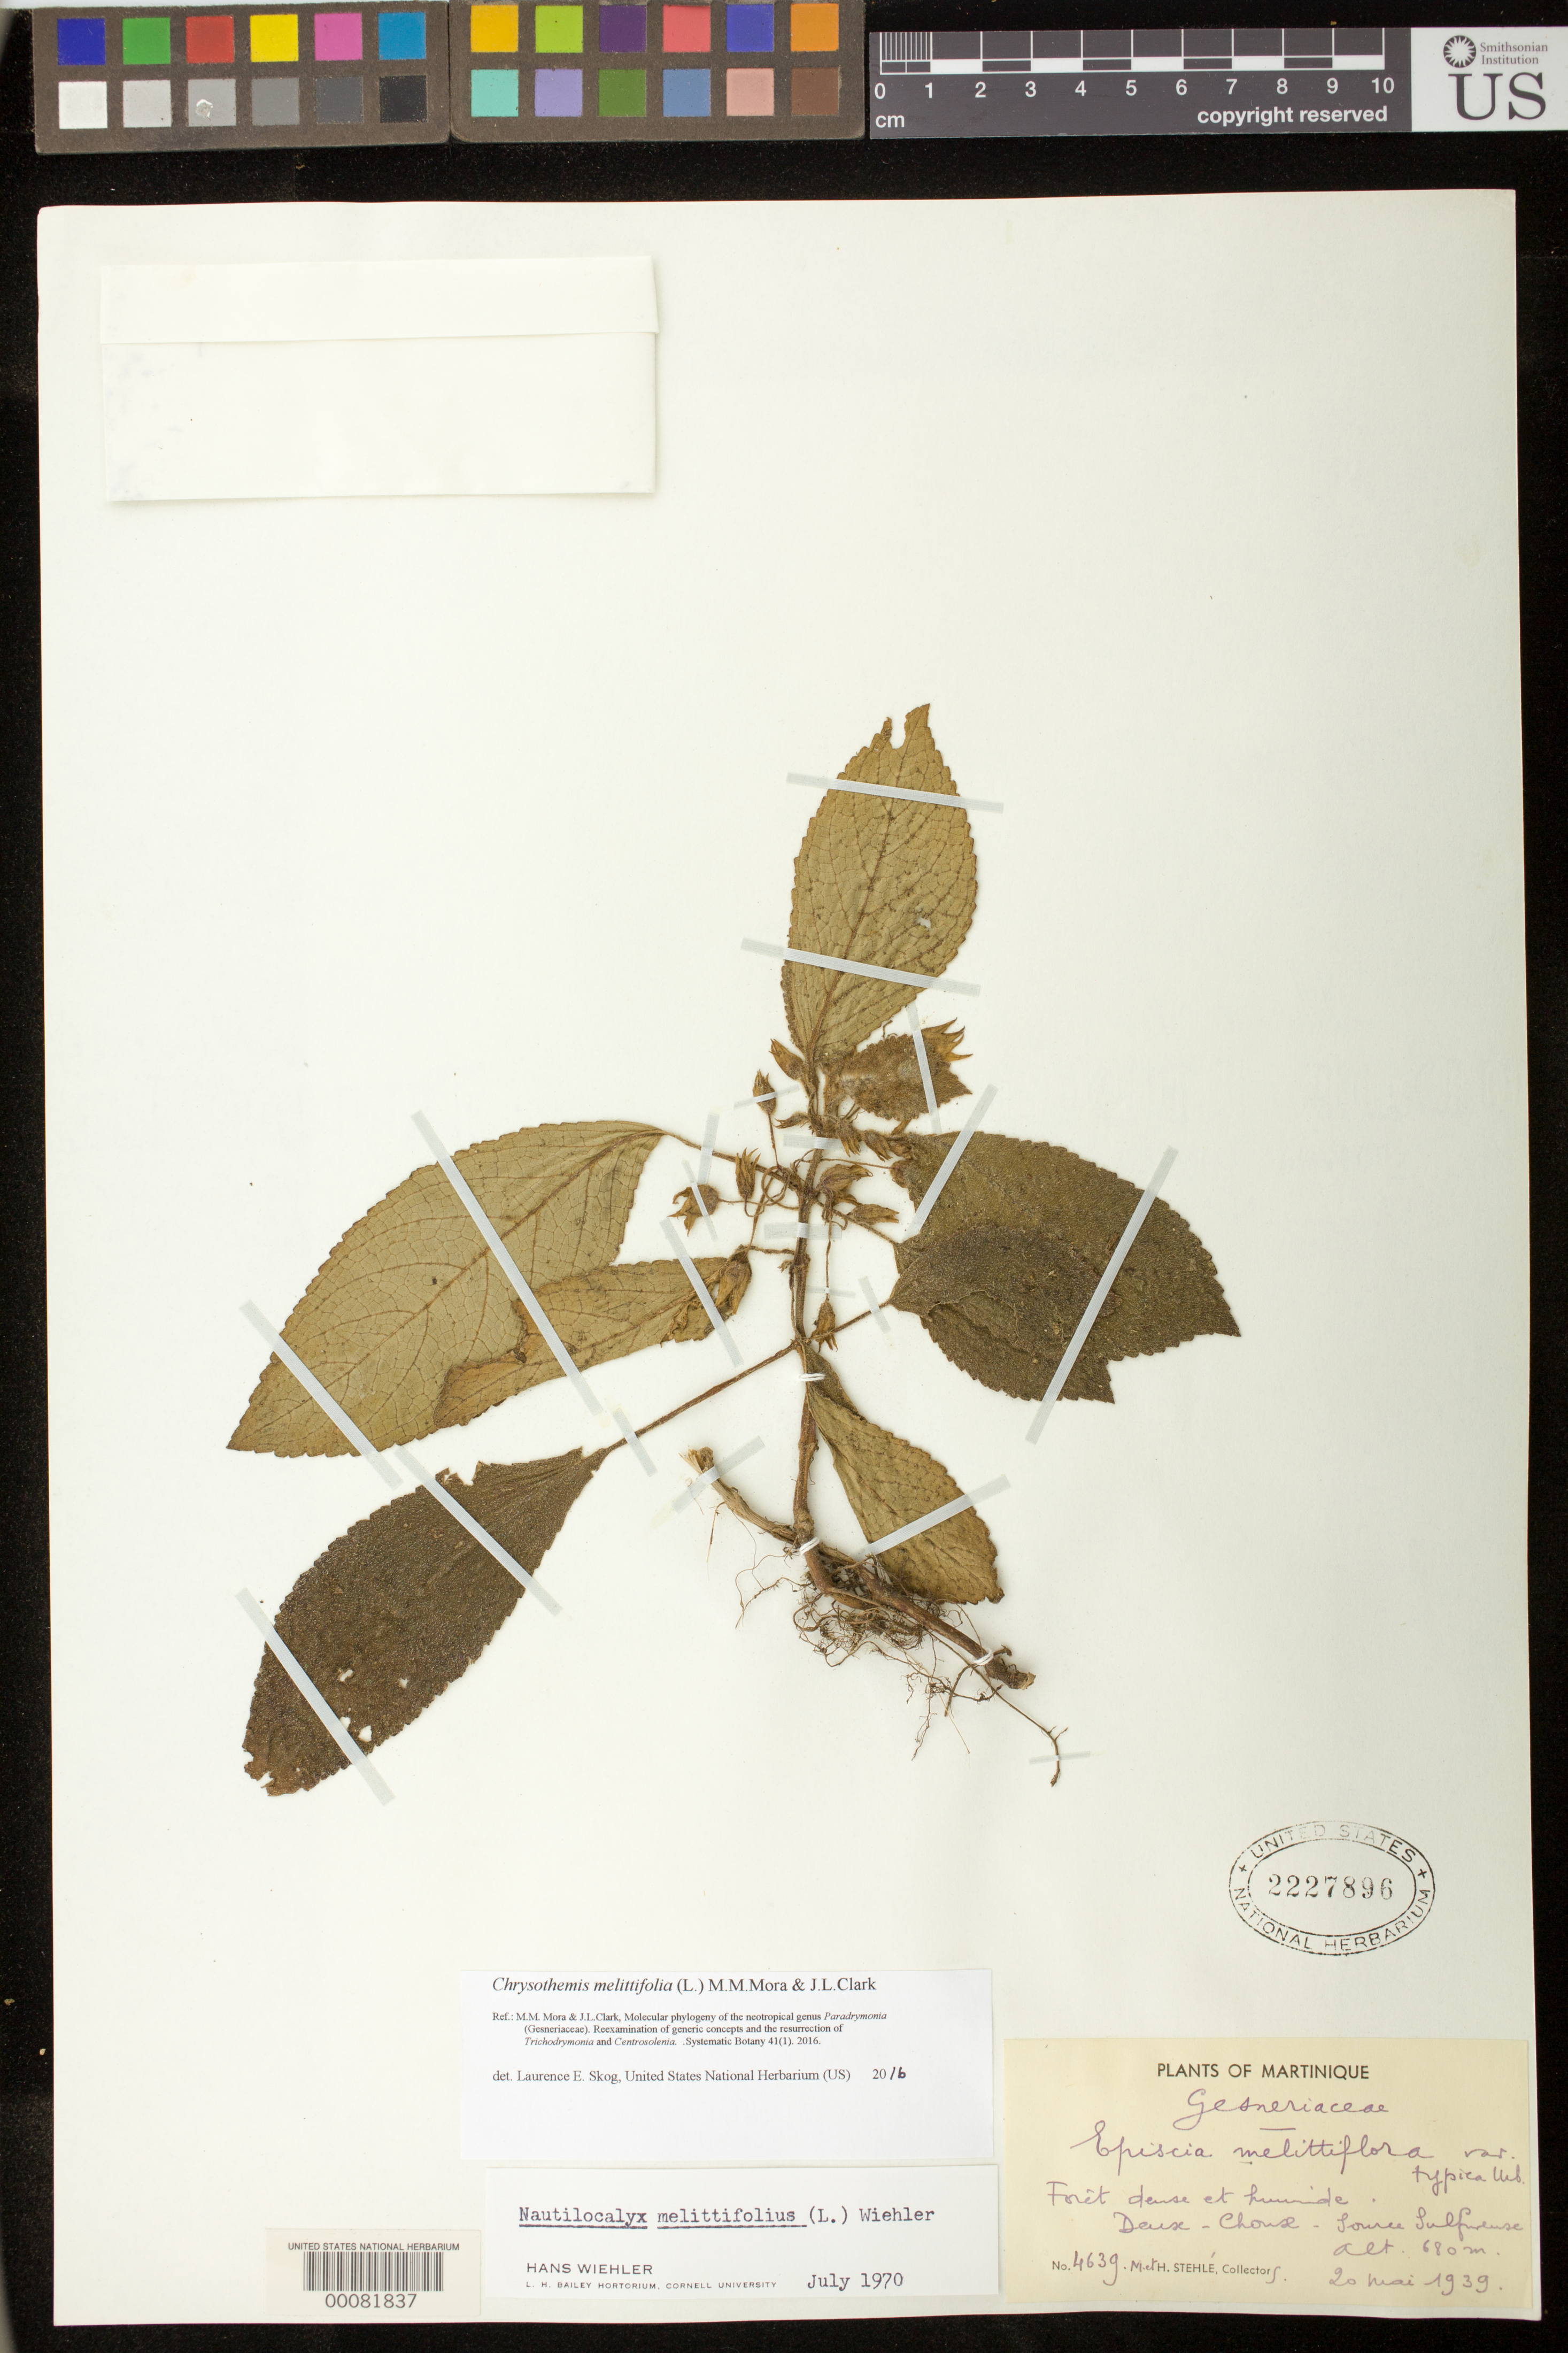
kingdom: Plantae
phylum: Tracheophyta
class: Magnoliopsida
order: Lamiales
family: Gesneriaceae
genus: Chrysothemis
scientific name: Chrysothemis melittifolia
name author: (L.) M.M. Mora & J.L. Clark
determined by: Skog, Laurence E.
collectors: M. Stehlé & H. Stehlé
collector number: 4639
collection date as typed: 20 May 1939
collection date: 1939-05-20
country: Martinique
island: Martinique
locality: Deux Choux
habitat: Dense and humid forest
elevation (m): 680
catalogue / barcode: US 2227896